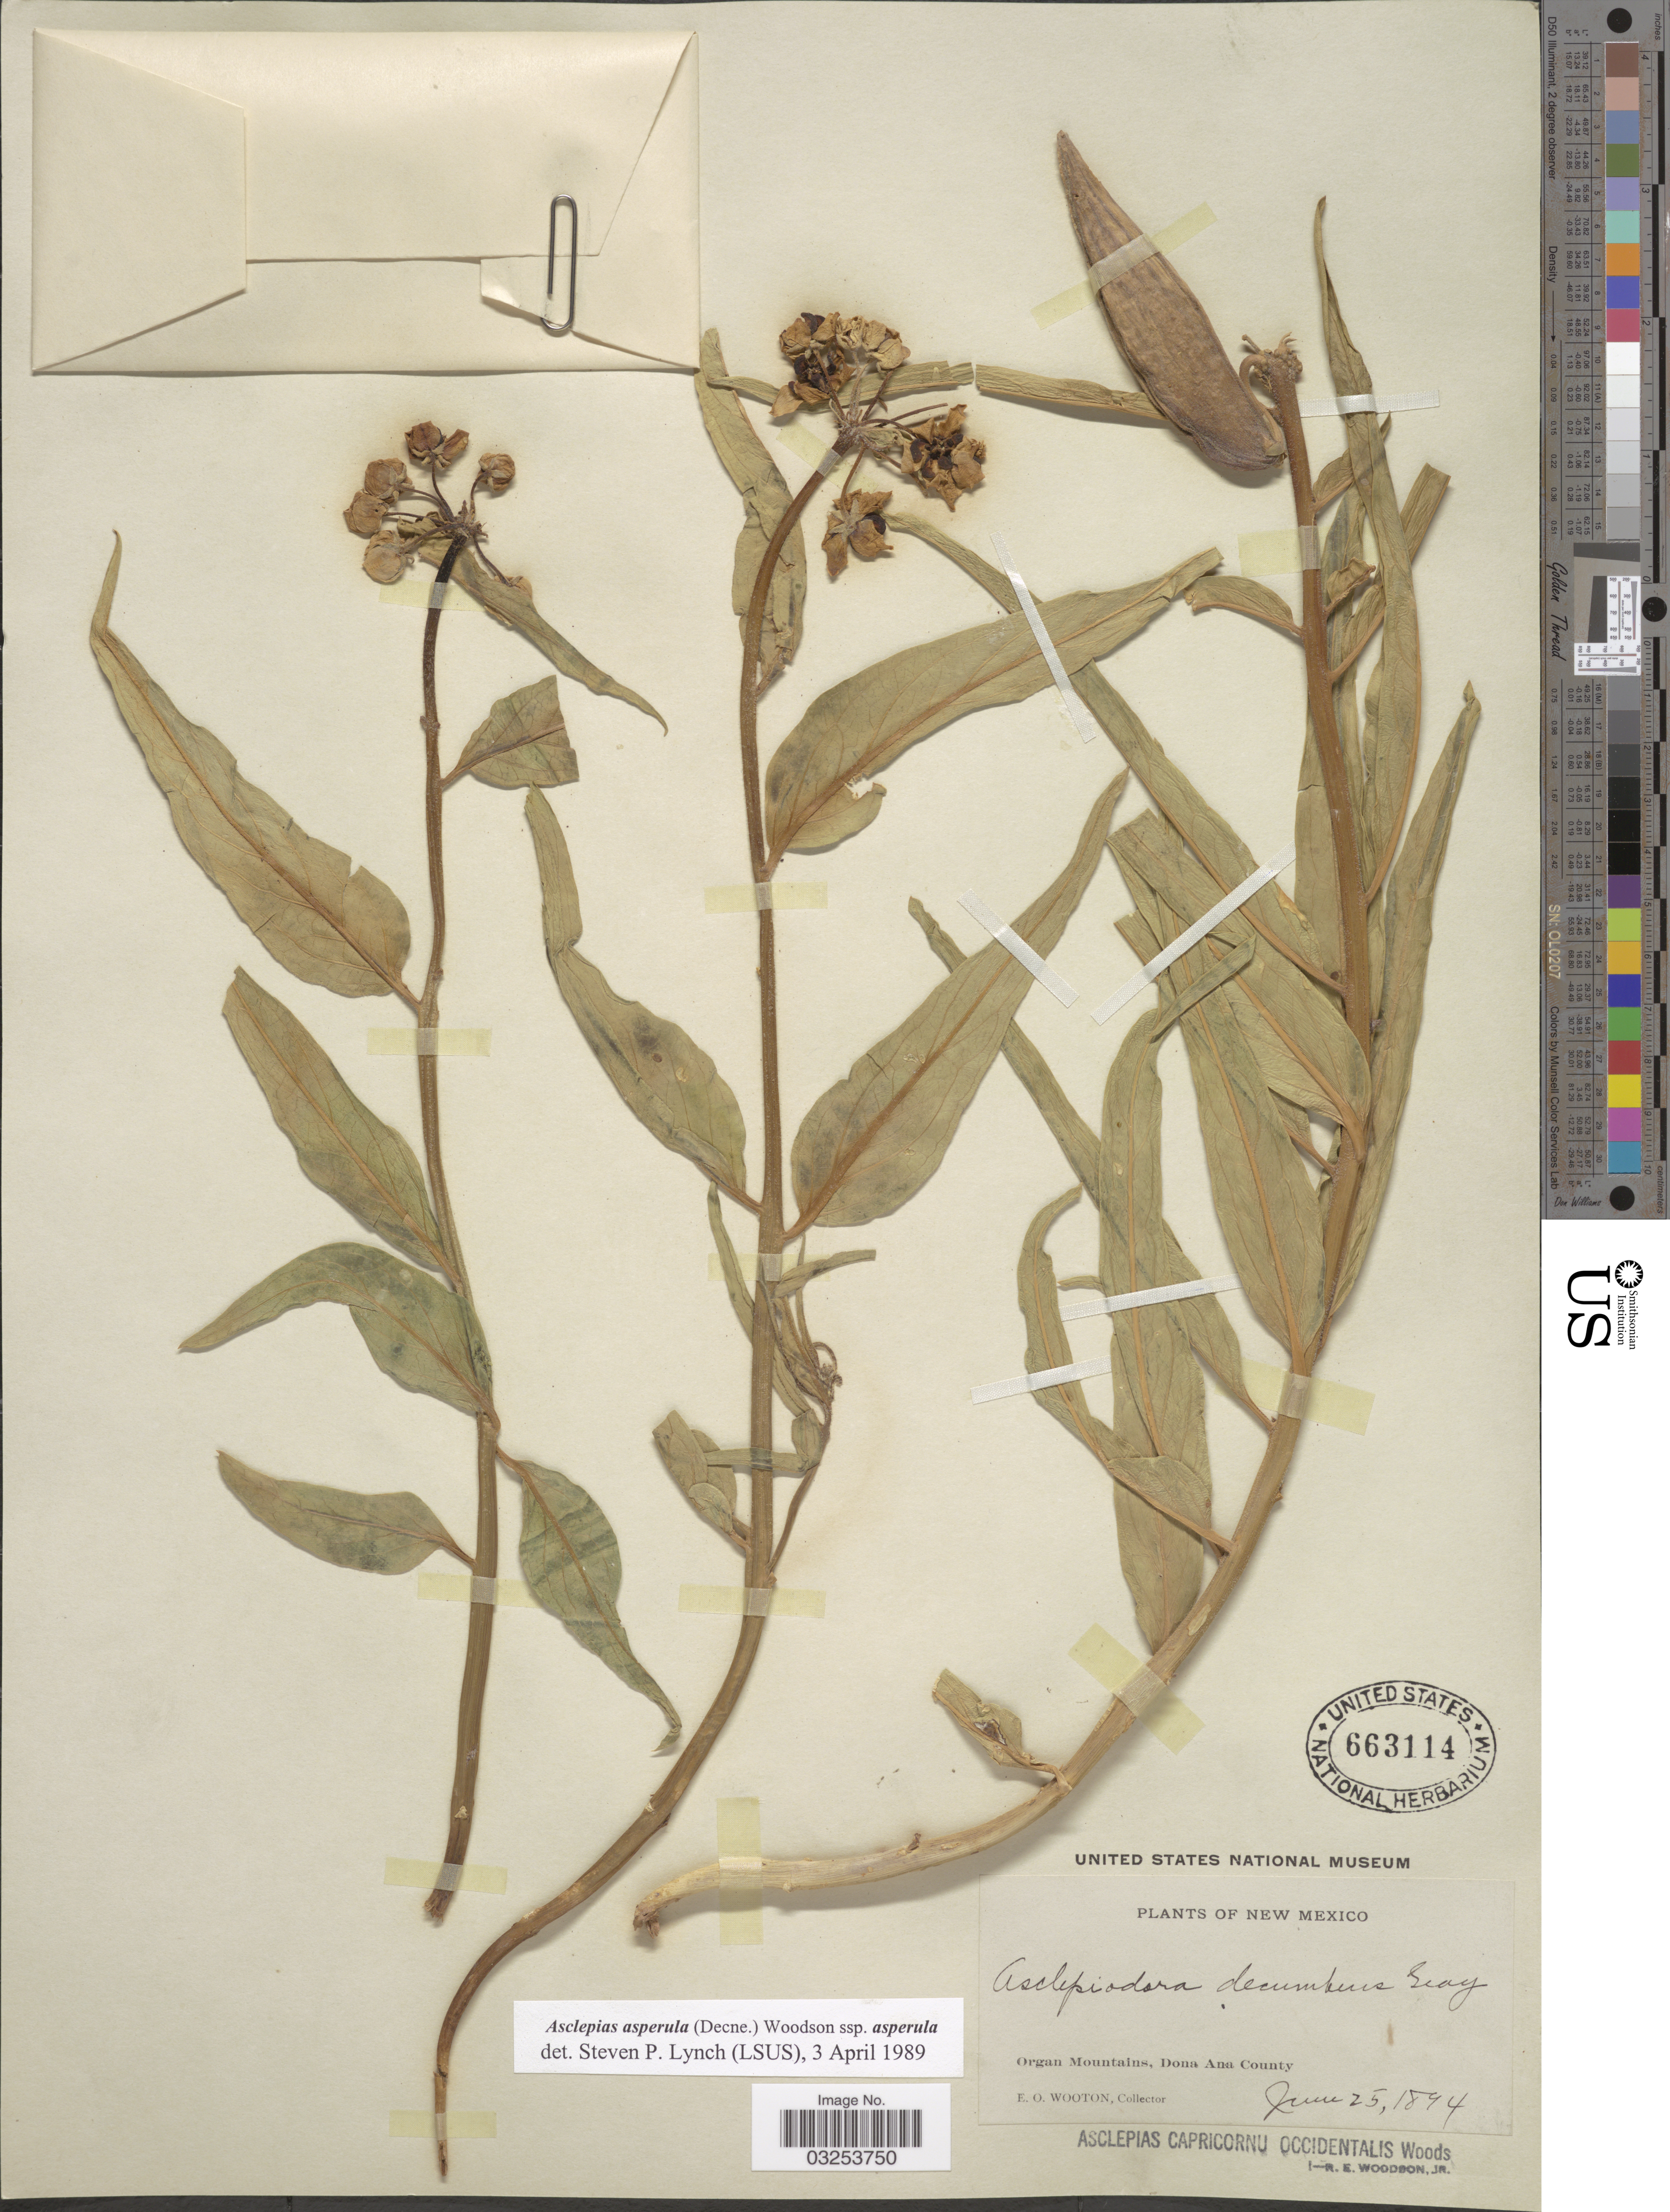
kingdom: Plantae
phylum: Tracheophyta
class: Magnoliopsida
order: Gentianales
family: Apocynaceae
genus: Asclepias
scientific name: Asclepias asperula subsp. asperula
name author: (Decne.) Woodson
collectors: E. O. Wooton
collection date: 1894-06-25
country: United States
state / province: New Mexico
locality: Organ Mountains, Dona Ana County.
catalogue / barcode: US 663114